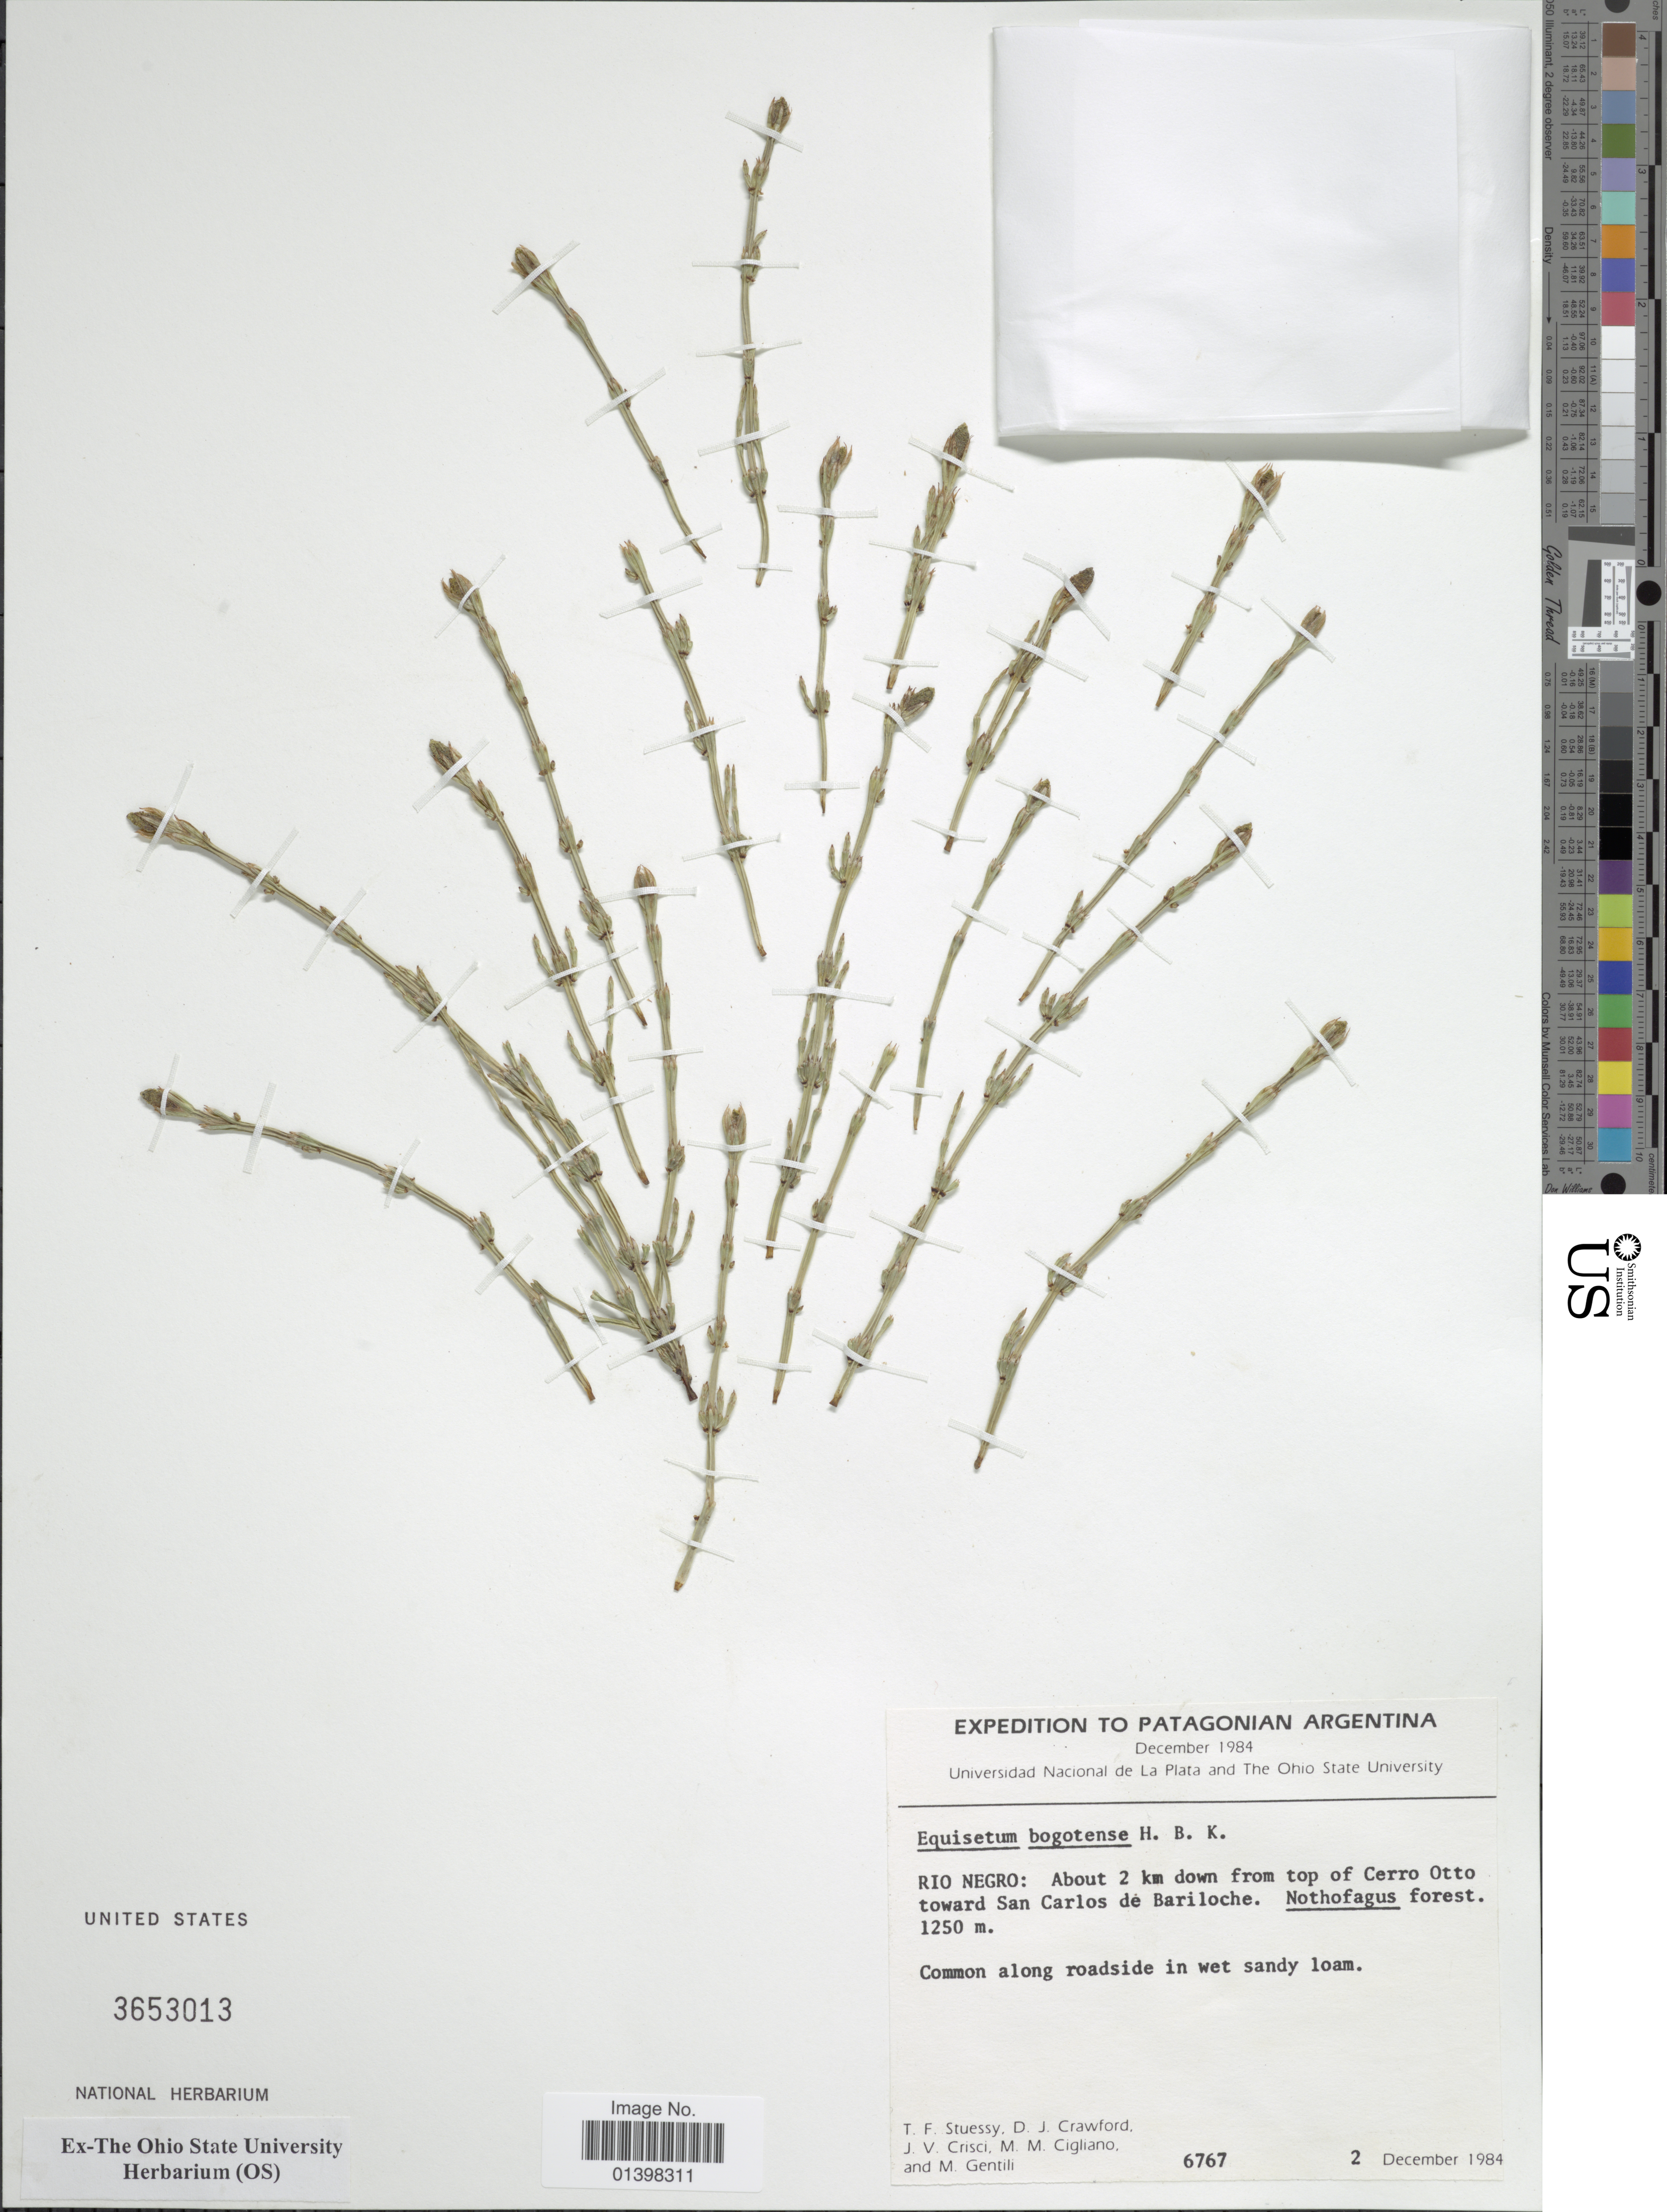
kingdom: Plantae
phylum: Tracheophyta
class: Polypodiopsida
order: Equisetales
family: Equisetaceae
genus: Equisetum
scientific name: Equisetum bogotense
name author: Kunth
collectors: T. Stuessy, D. Crawford, J. Crisci, M. Cigliano & M. Gentili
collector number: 6767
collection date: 1984-12-02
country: Argentina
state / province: Rio Negro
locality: About 2 km down from top of Cerro Otto toward San carlos de Bariloche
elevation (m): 1250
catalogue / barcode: US 3653013